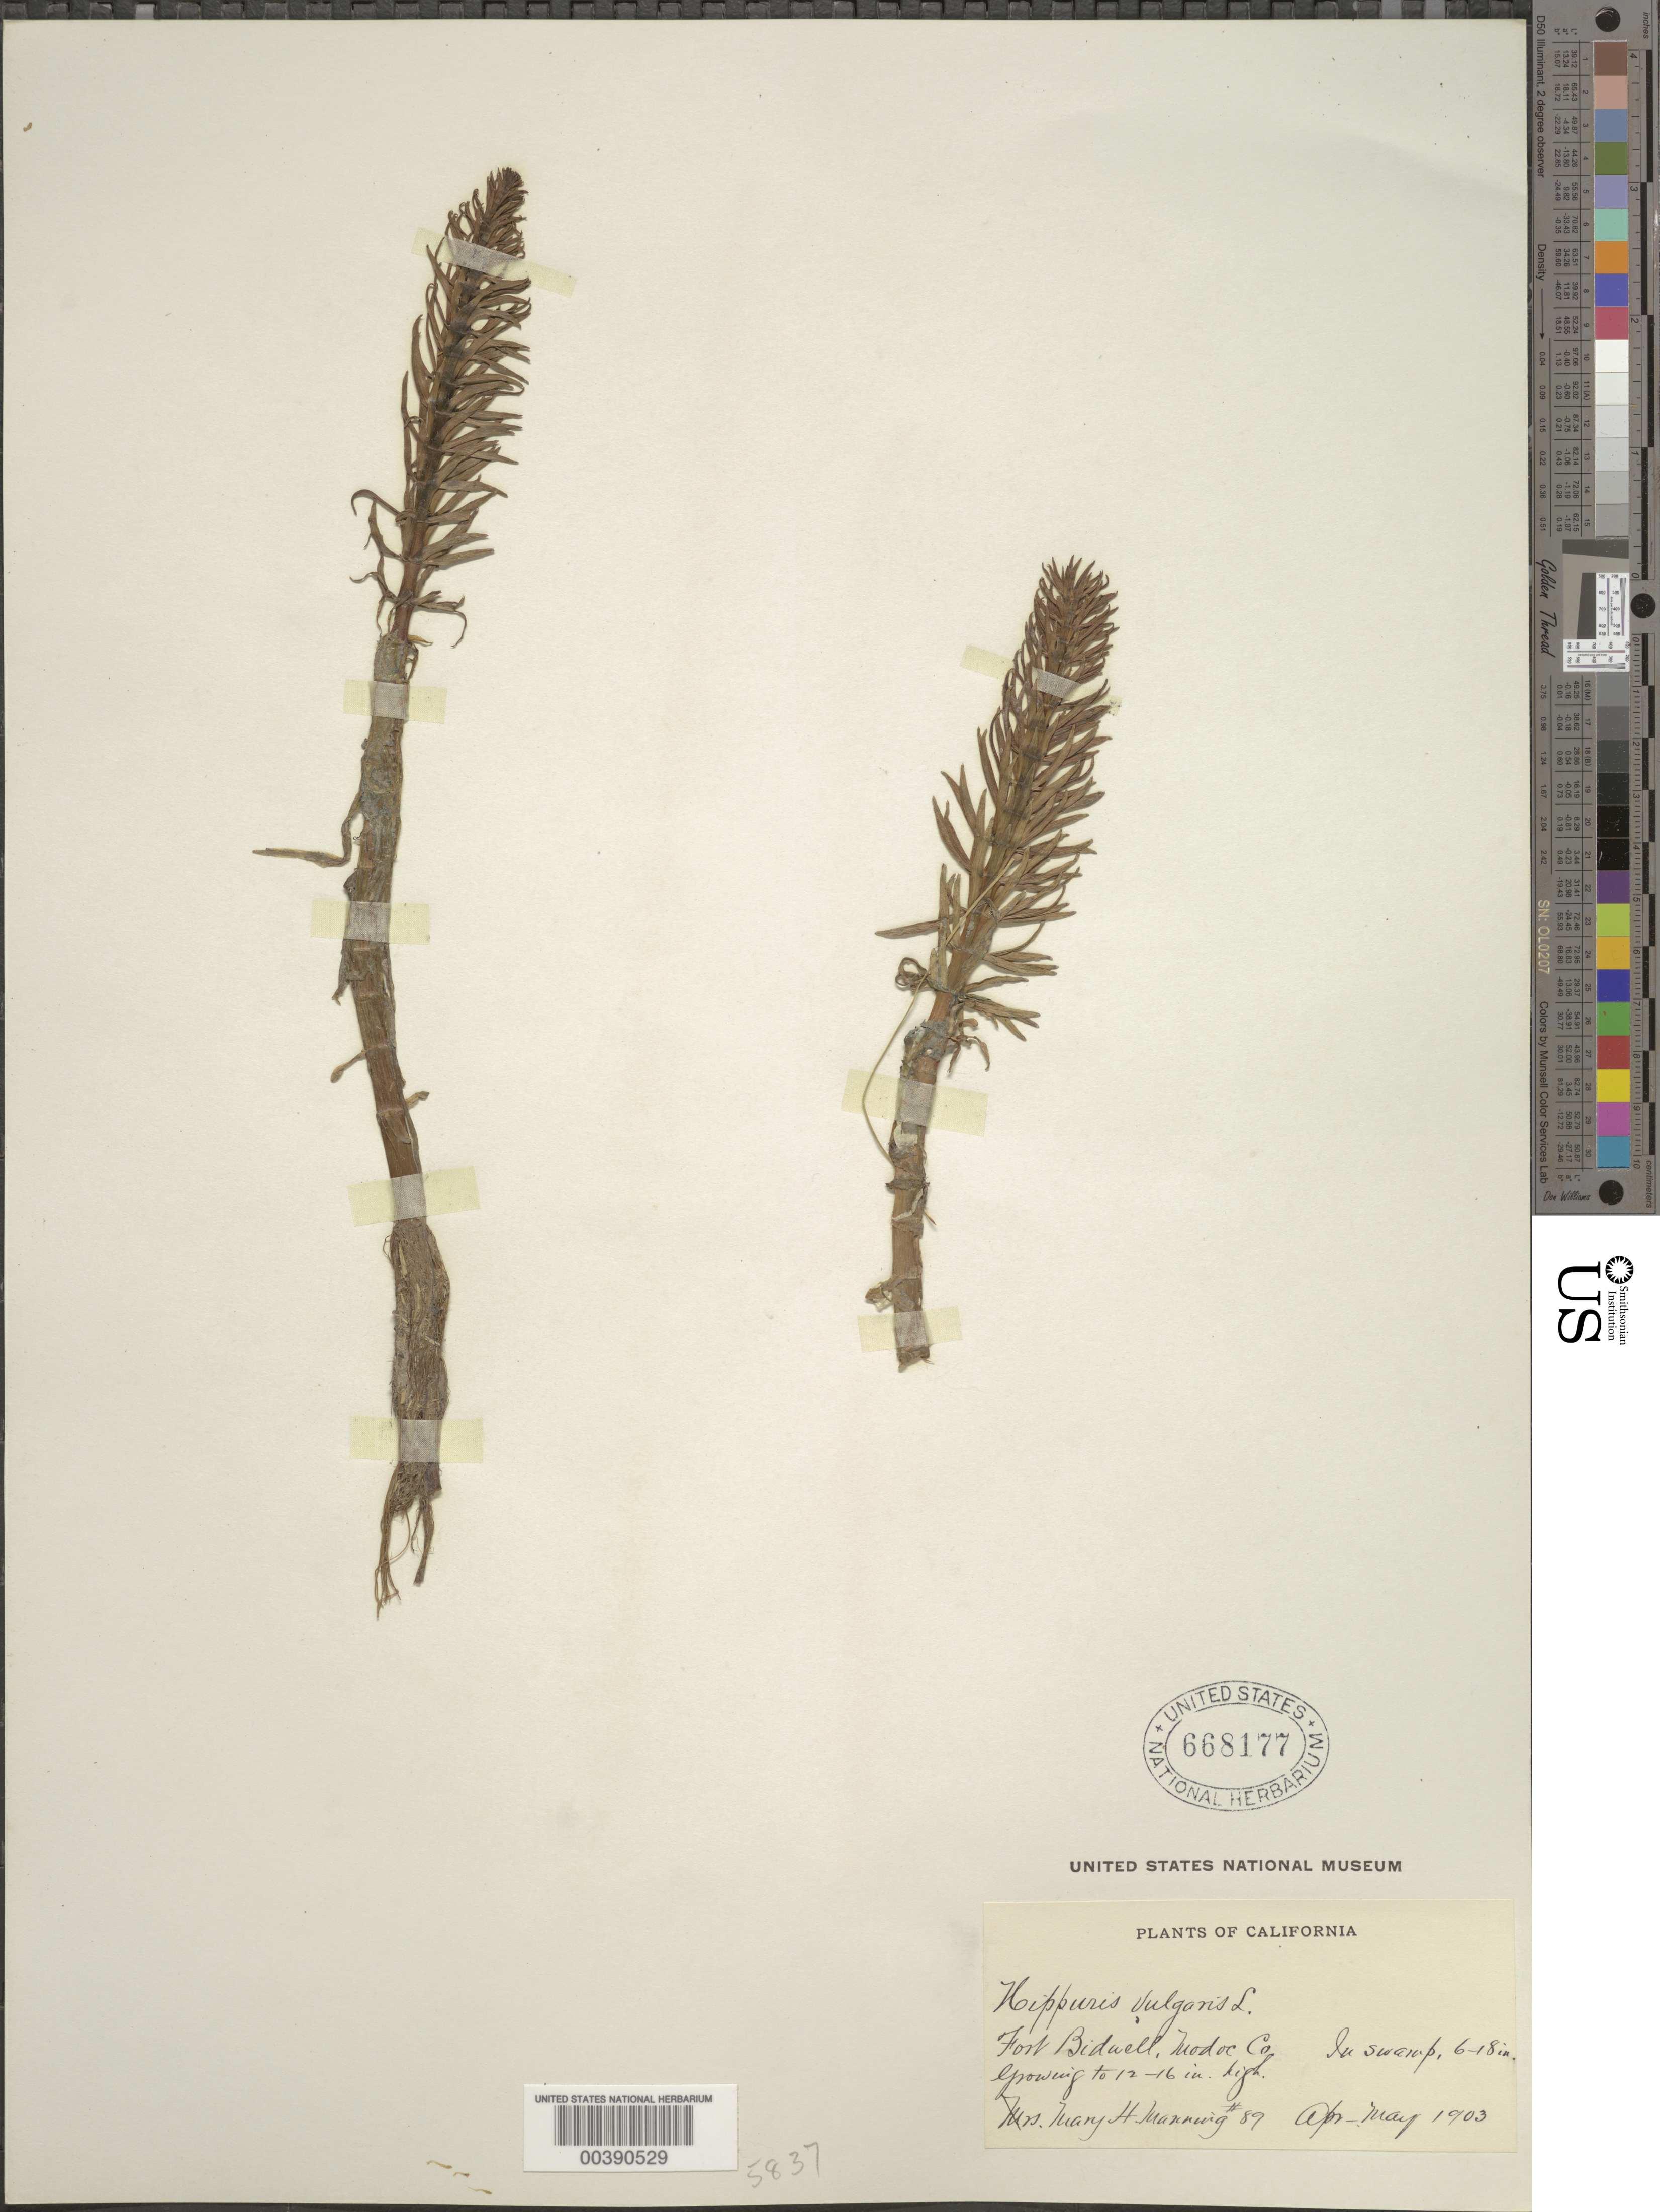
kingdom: Plantae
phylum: Tracheophyta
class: Magnoliopsida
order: Lamiales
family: Plantaginaceae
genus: Hippuris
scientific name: Hippuris vulgaris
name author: L.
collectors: M. Manning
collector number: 89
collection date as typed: Apr 1903 to -- May 1903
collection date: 1903-04/1903-05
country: United States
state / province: California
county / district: Modoc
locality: Fort Bidwell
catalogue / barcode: US 668177